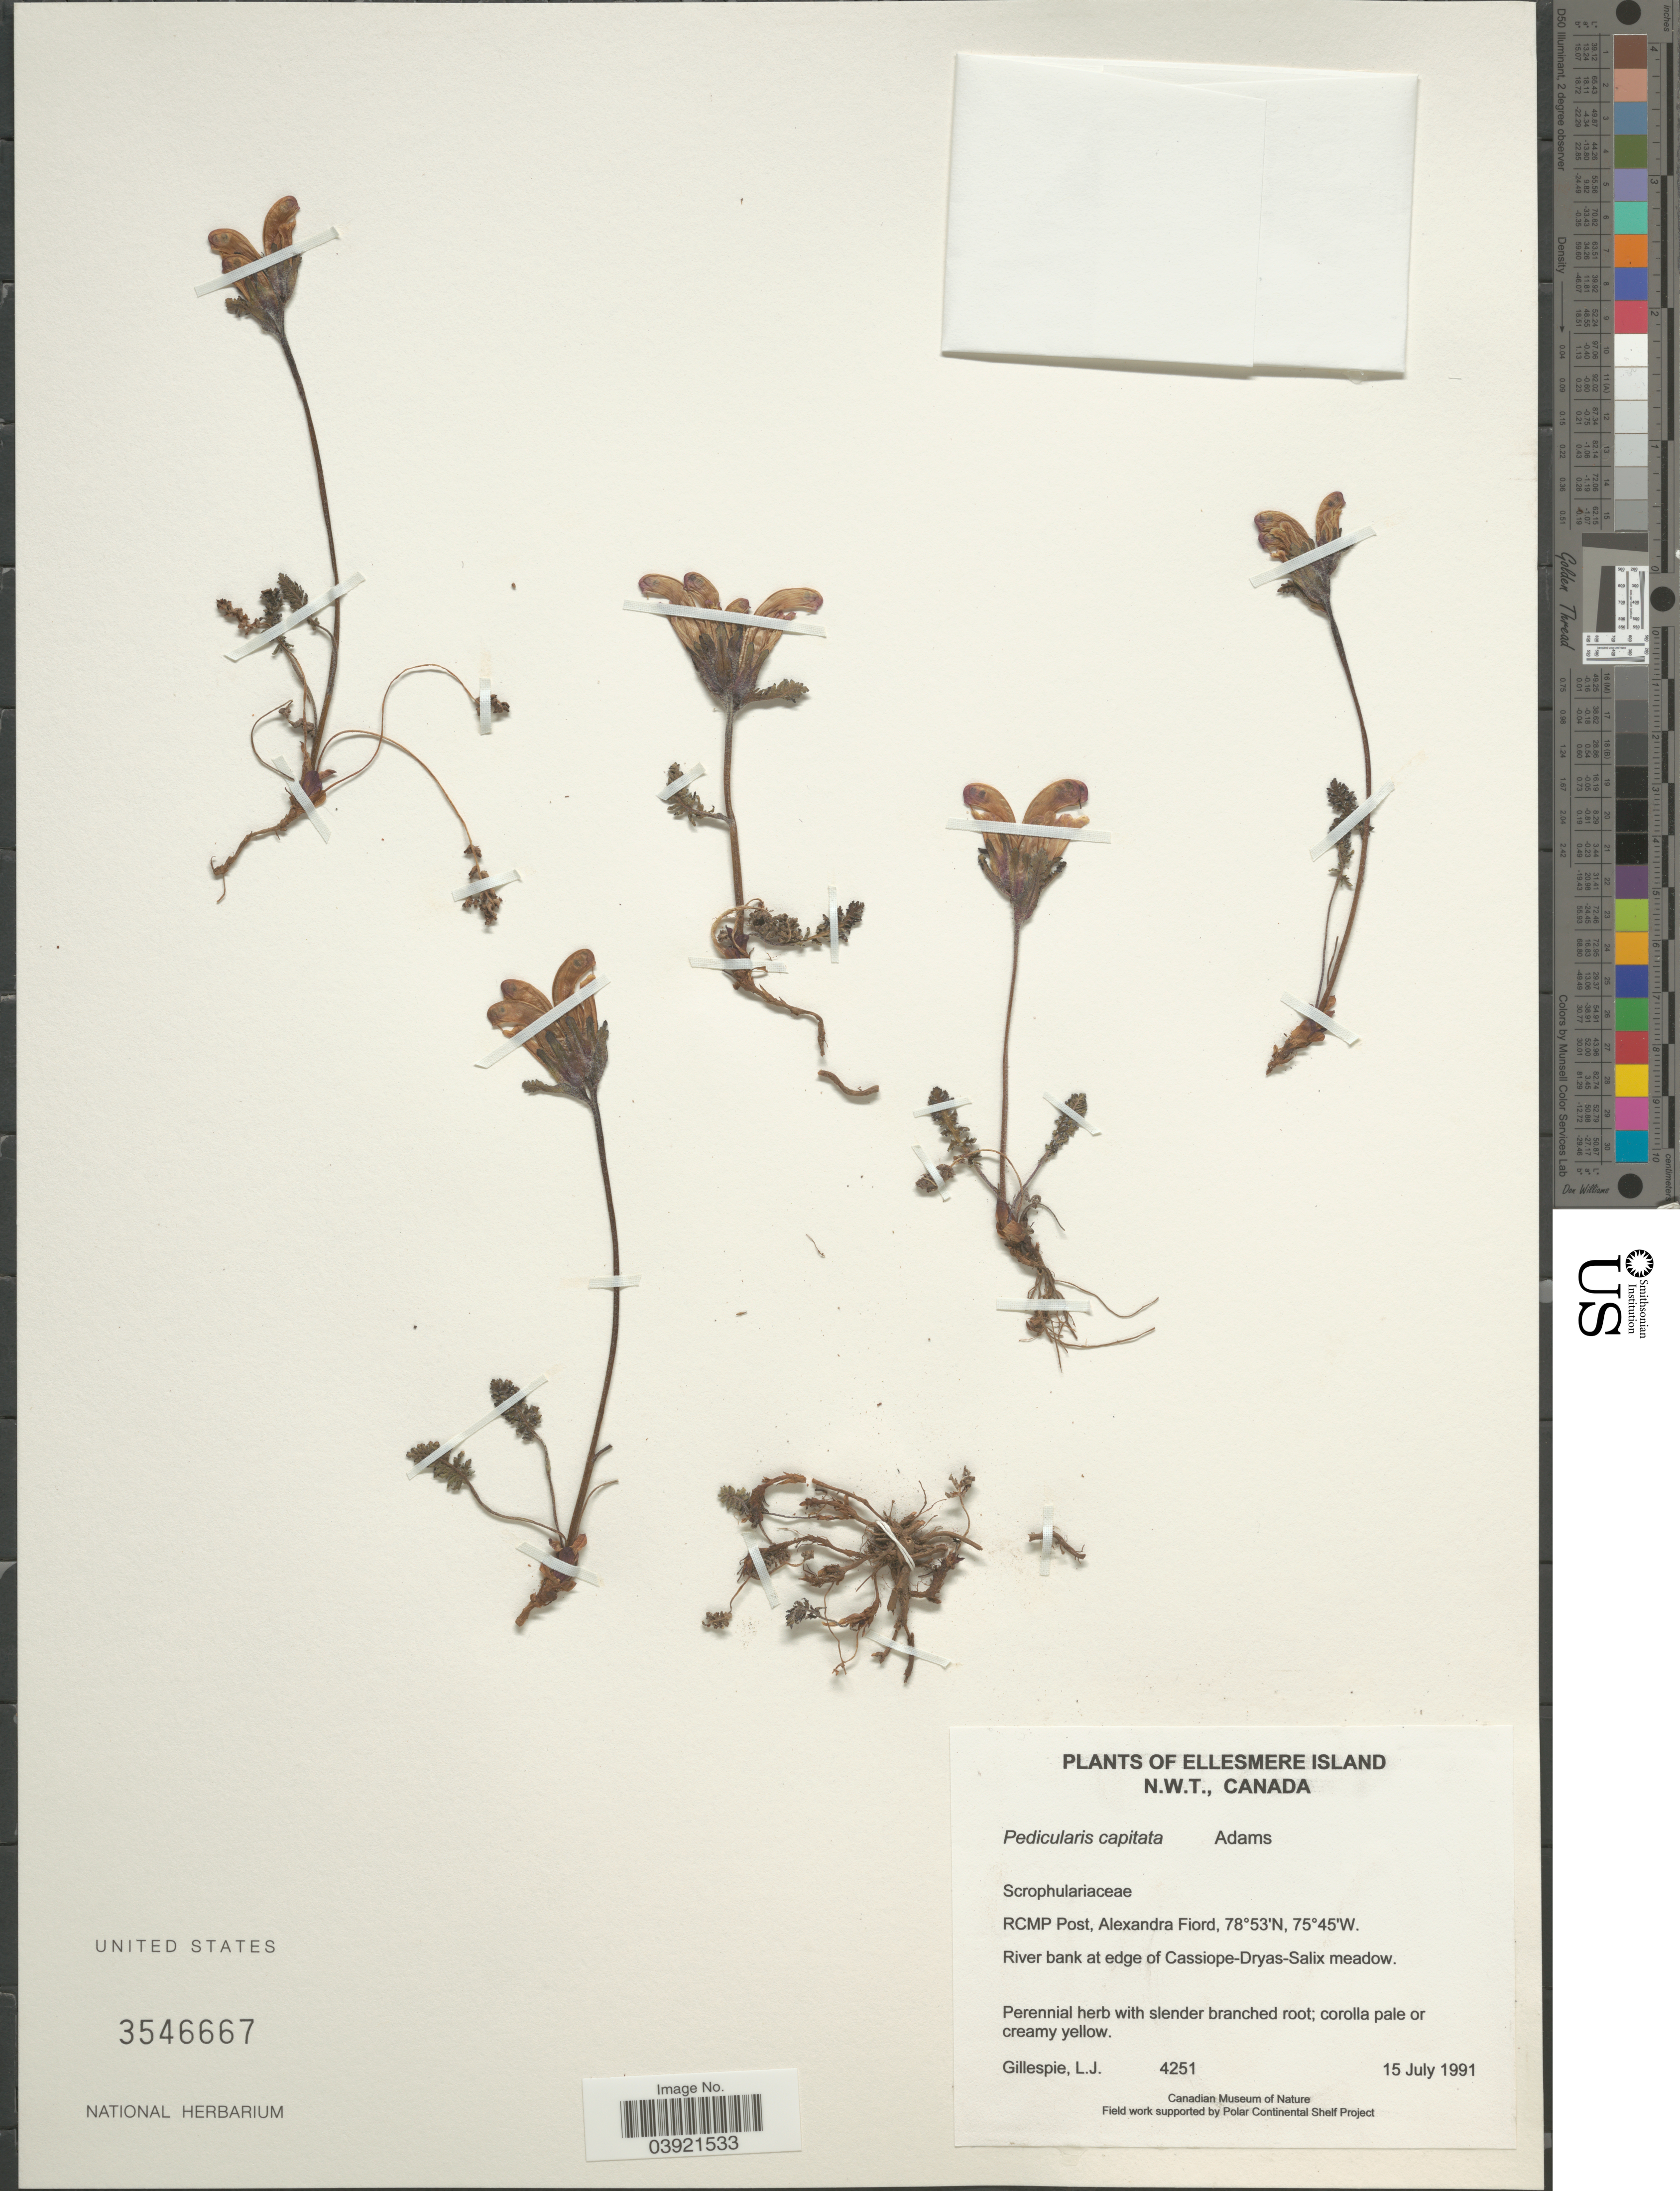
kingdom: Plantae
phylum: Tracheophyta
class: Magnoliopsida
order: Lamiales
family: Orobanchaceae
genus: Pedicularis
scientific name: Pedicularis capitata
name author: Adams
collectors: L. Gillespie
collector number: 4251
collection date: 1991-07-15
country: Canada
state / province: Northwest Territories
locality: Ellesmere Island. RCMP Post, Alexandra Fiord.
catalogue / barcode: US 3546667